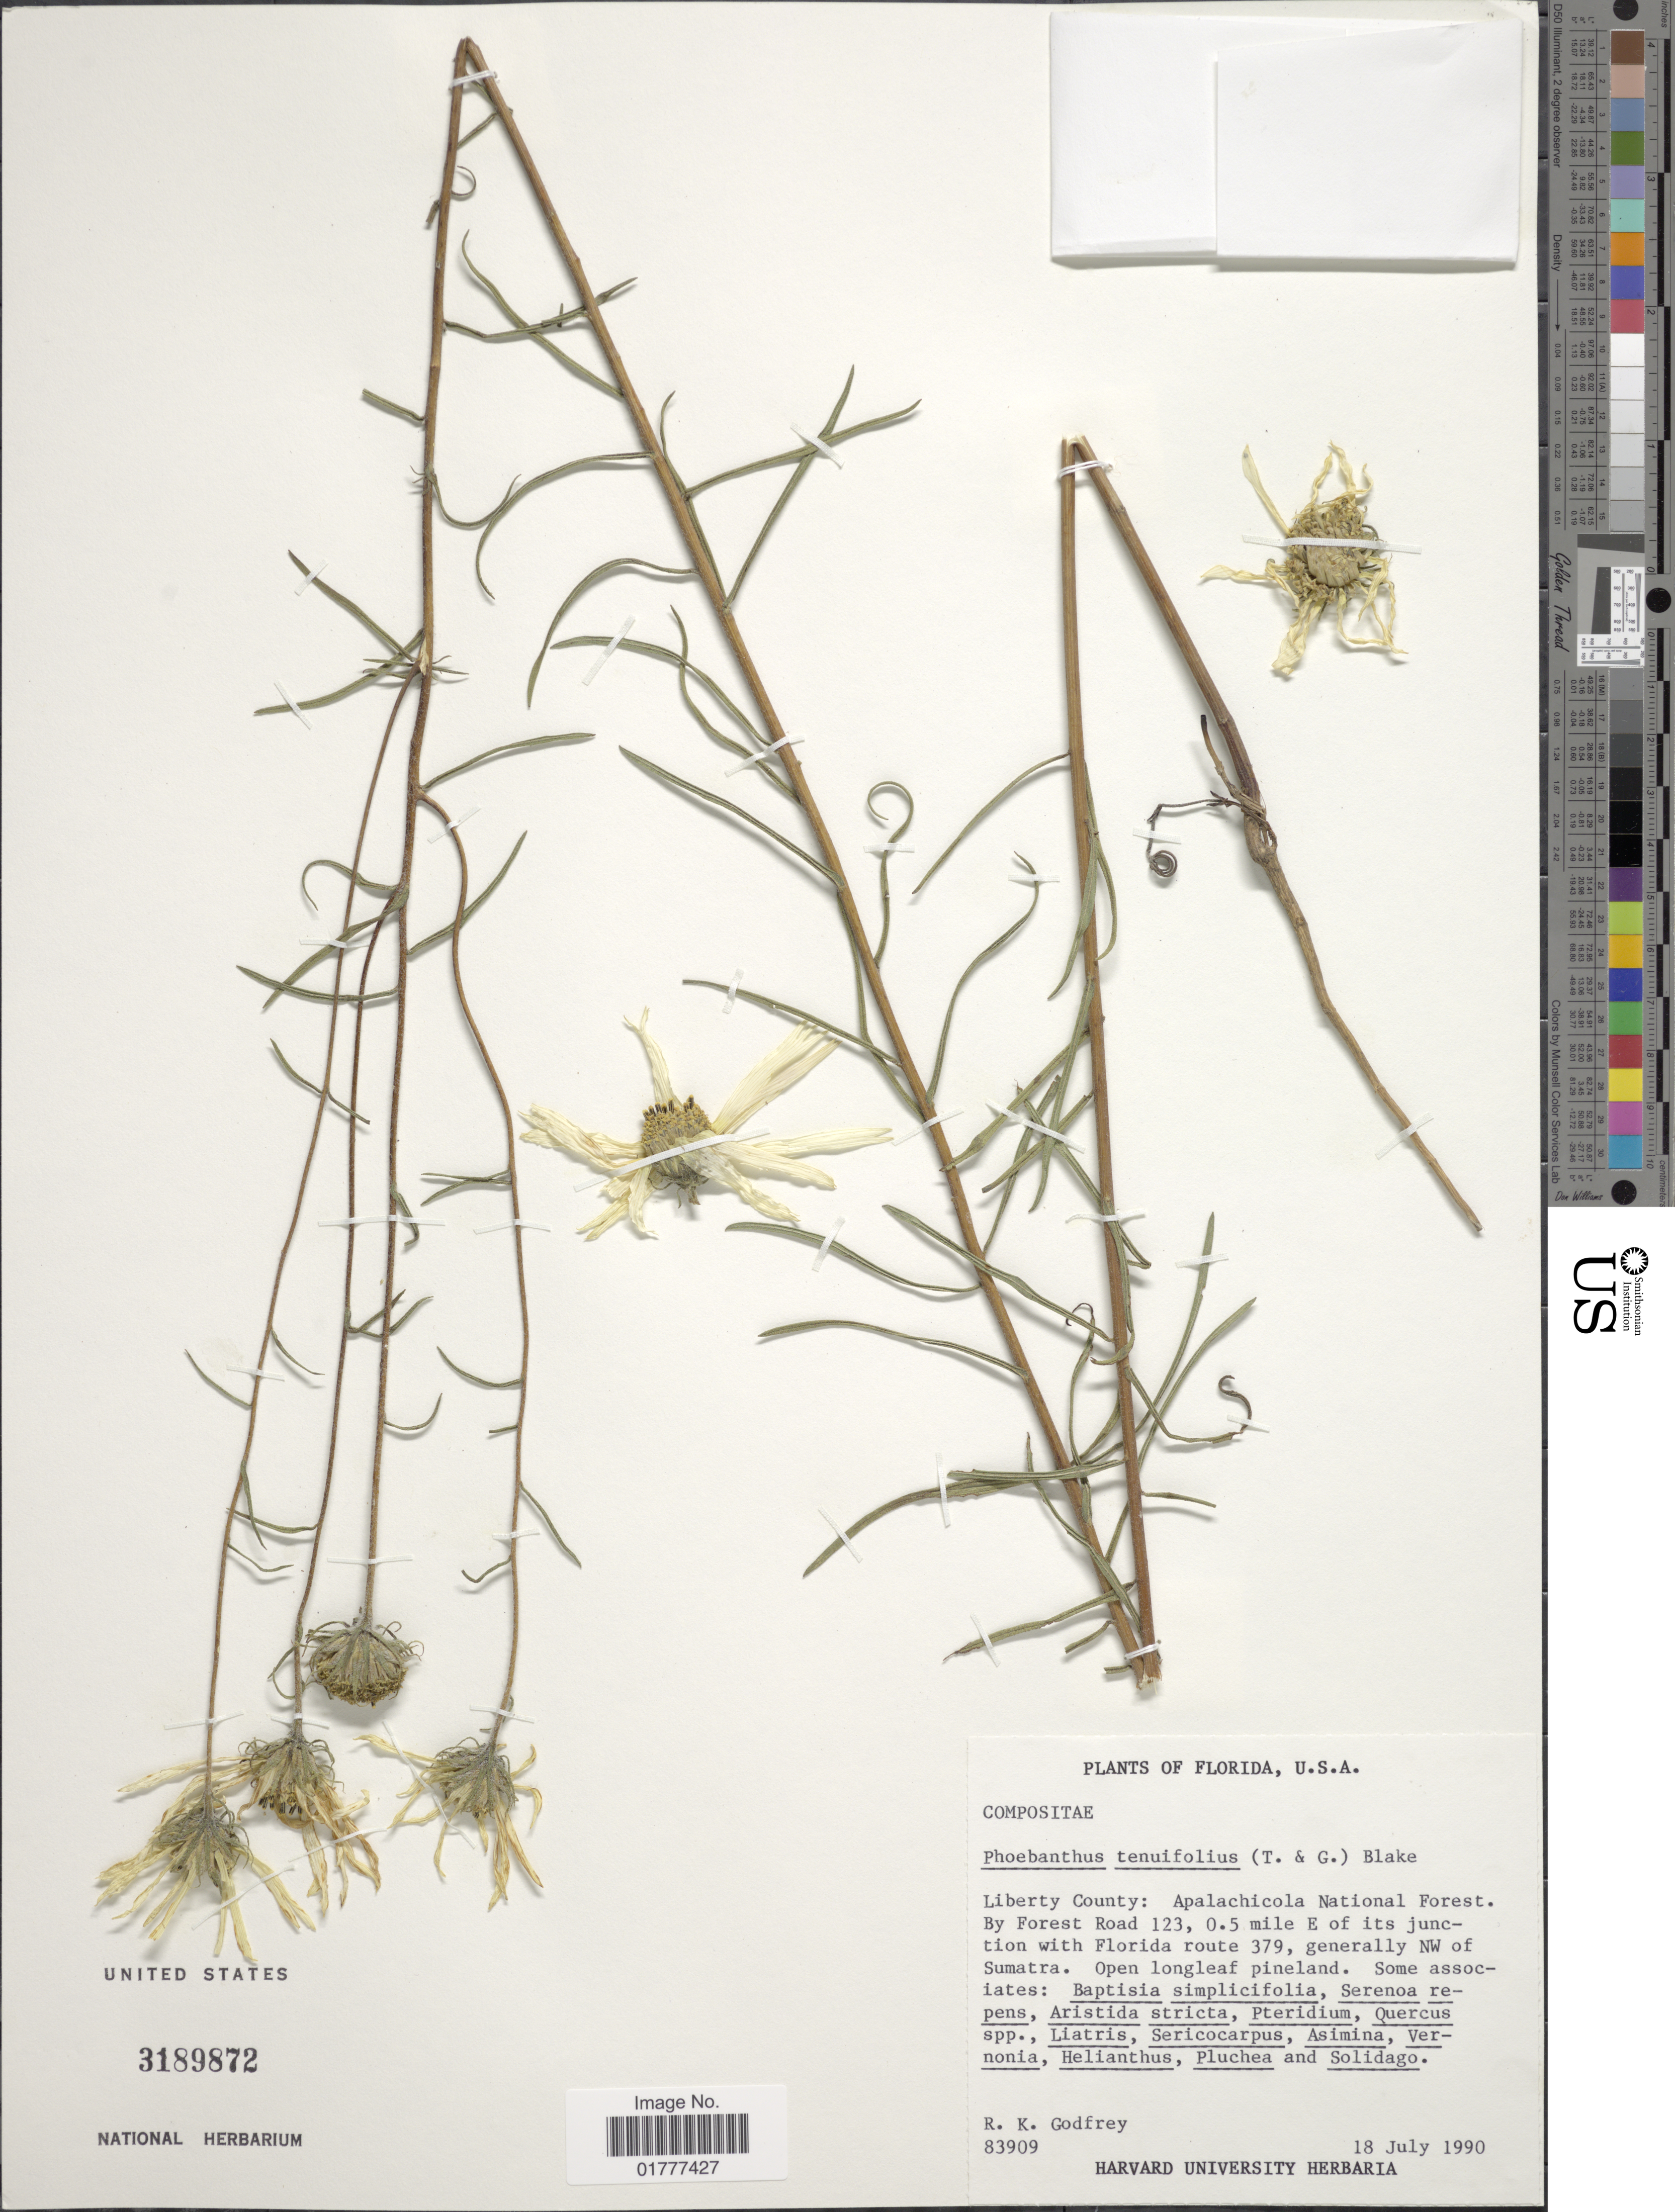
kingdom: Plantae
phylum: Tracheophyta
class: Magnoliopsida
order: Asterales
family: Asteraceae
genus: Phoebanthus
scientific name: Phoebanthus tenuifolius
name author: (Torr. & A. Gray) S.F. Blake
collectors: R. K. Godfrey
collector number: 83909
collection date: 1990-07-18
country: United States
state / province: Florida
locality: Liberty County: Apalachicola National Forest, by Forest Road 123, 0.5 mile E of its junction with Florida route 379, generally NW of Sumata, open longleaf pineland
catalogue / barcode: US 3189872